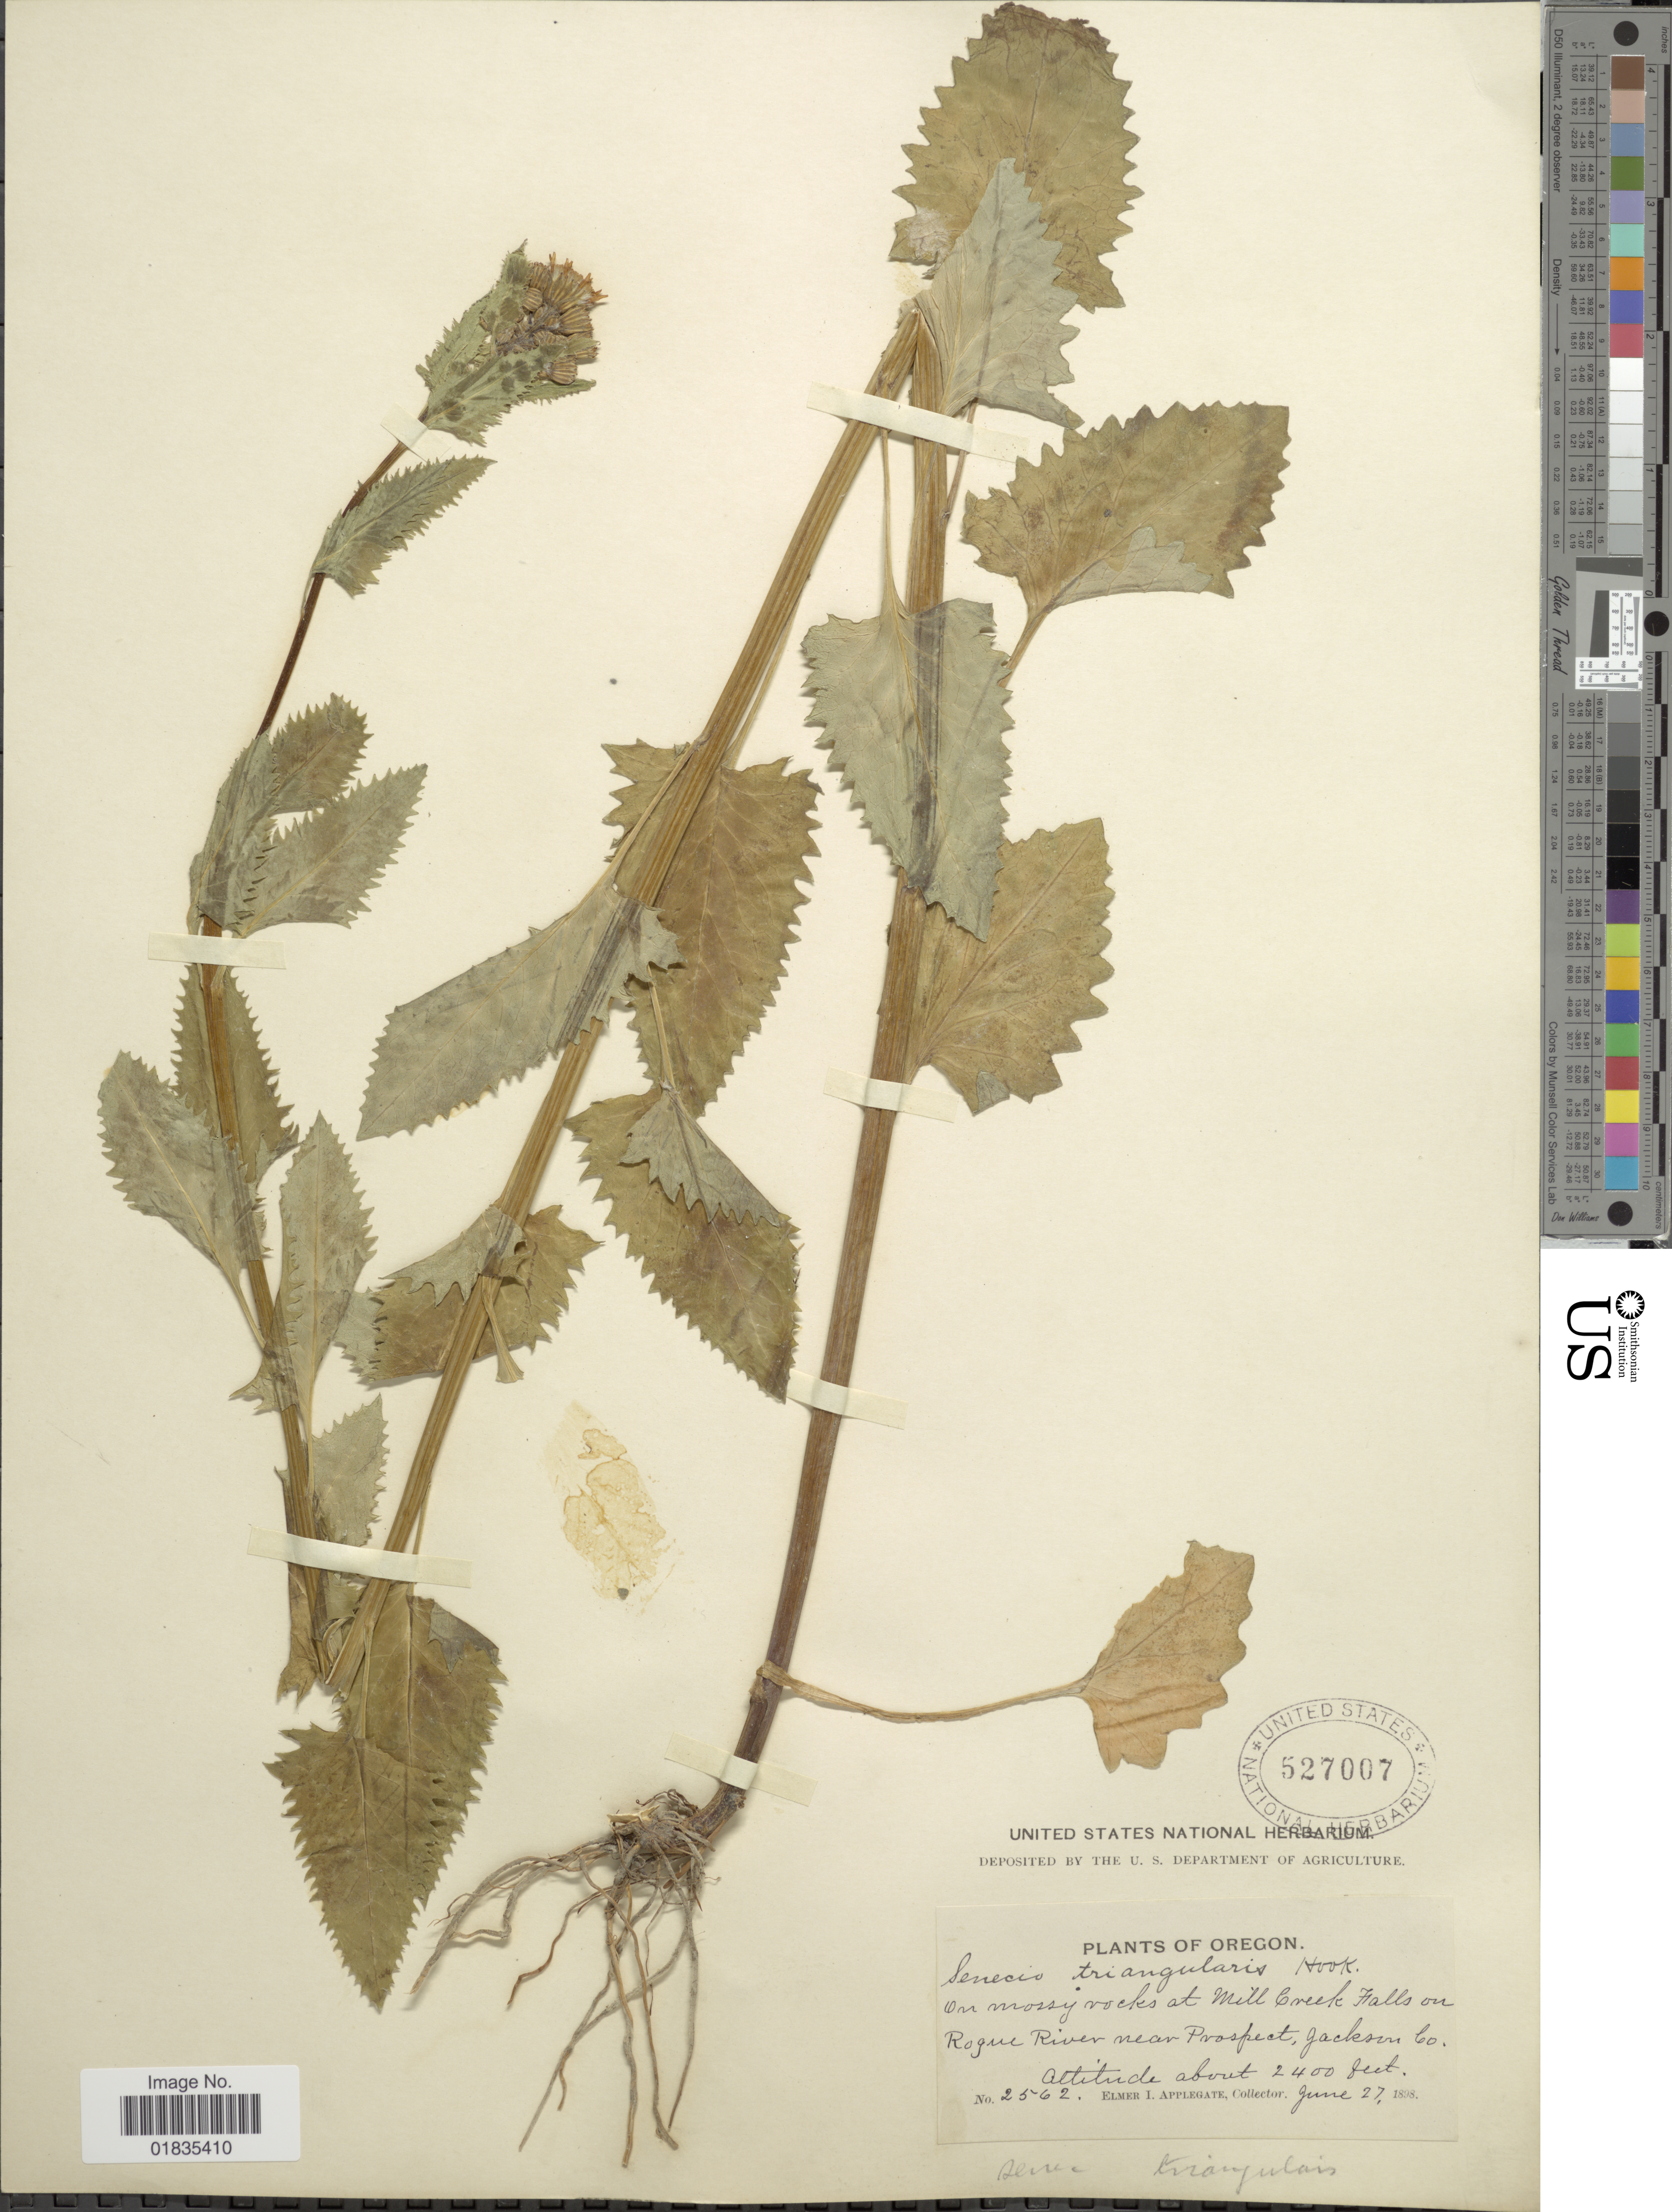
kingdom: Plantae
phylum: Tracheophyta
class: Magnoliopsida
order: Asterales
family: Asteraceae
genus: Senecio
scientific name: Senecio triangularis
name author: Hook.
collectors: E. I. Applegate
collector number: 2562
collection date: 1898-06-27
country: United States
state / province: Oregon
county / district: Jackson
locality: On mossy rocks at Mill Creek Falls on Rogue River near Prospect, Jackson Co.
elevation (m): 732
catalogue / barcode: US 527007